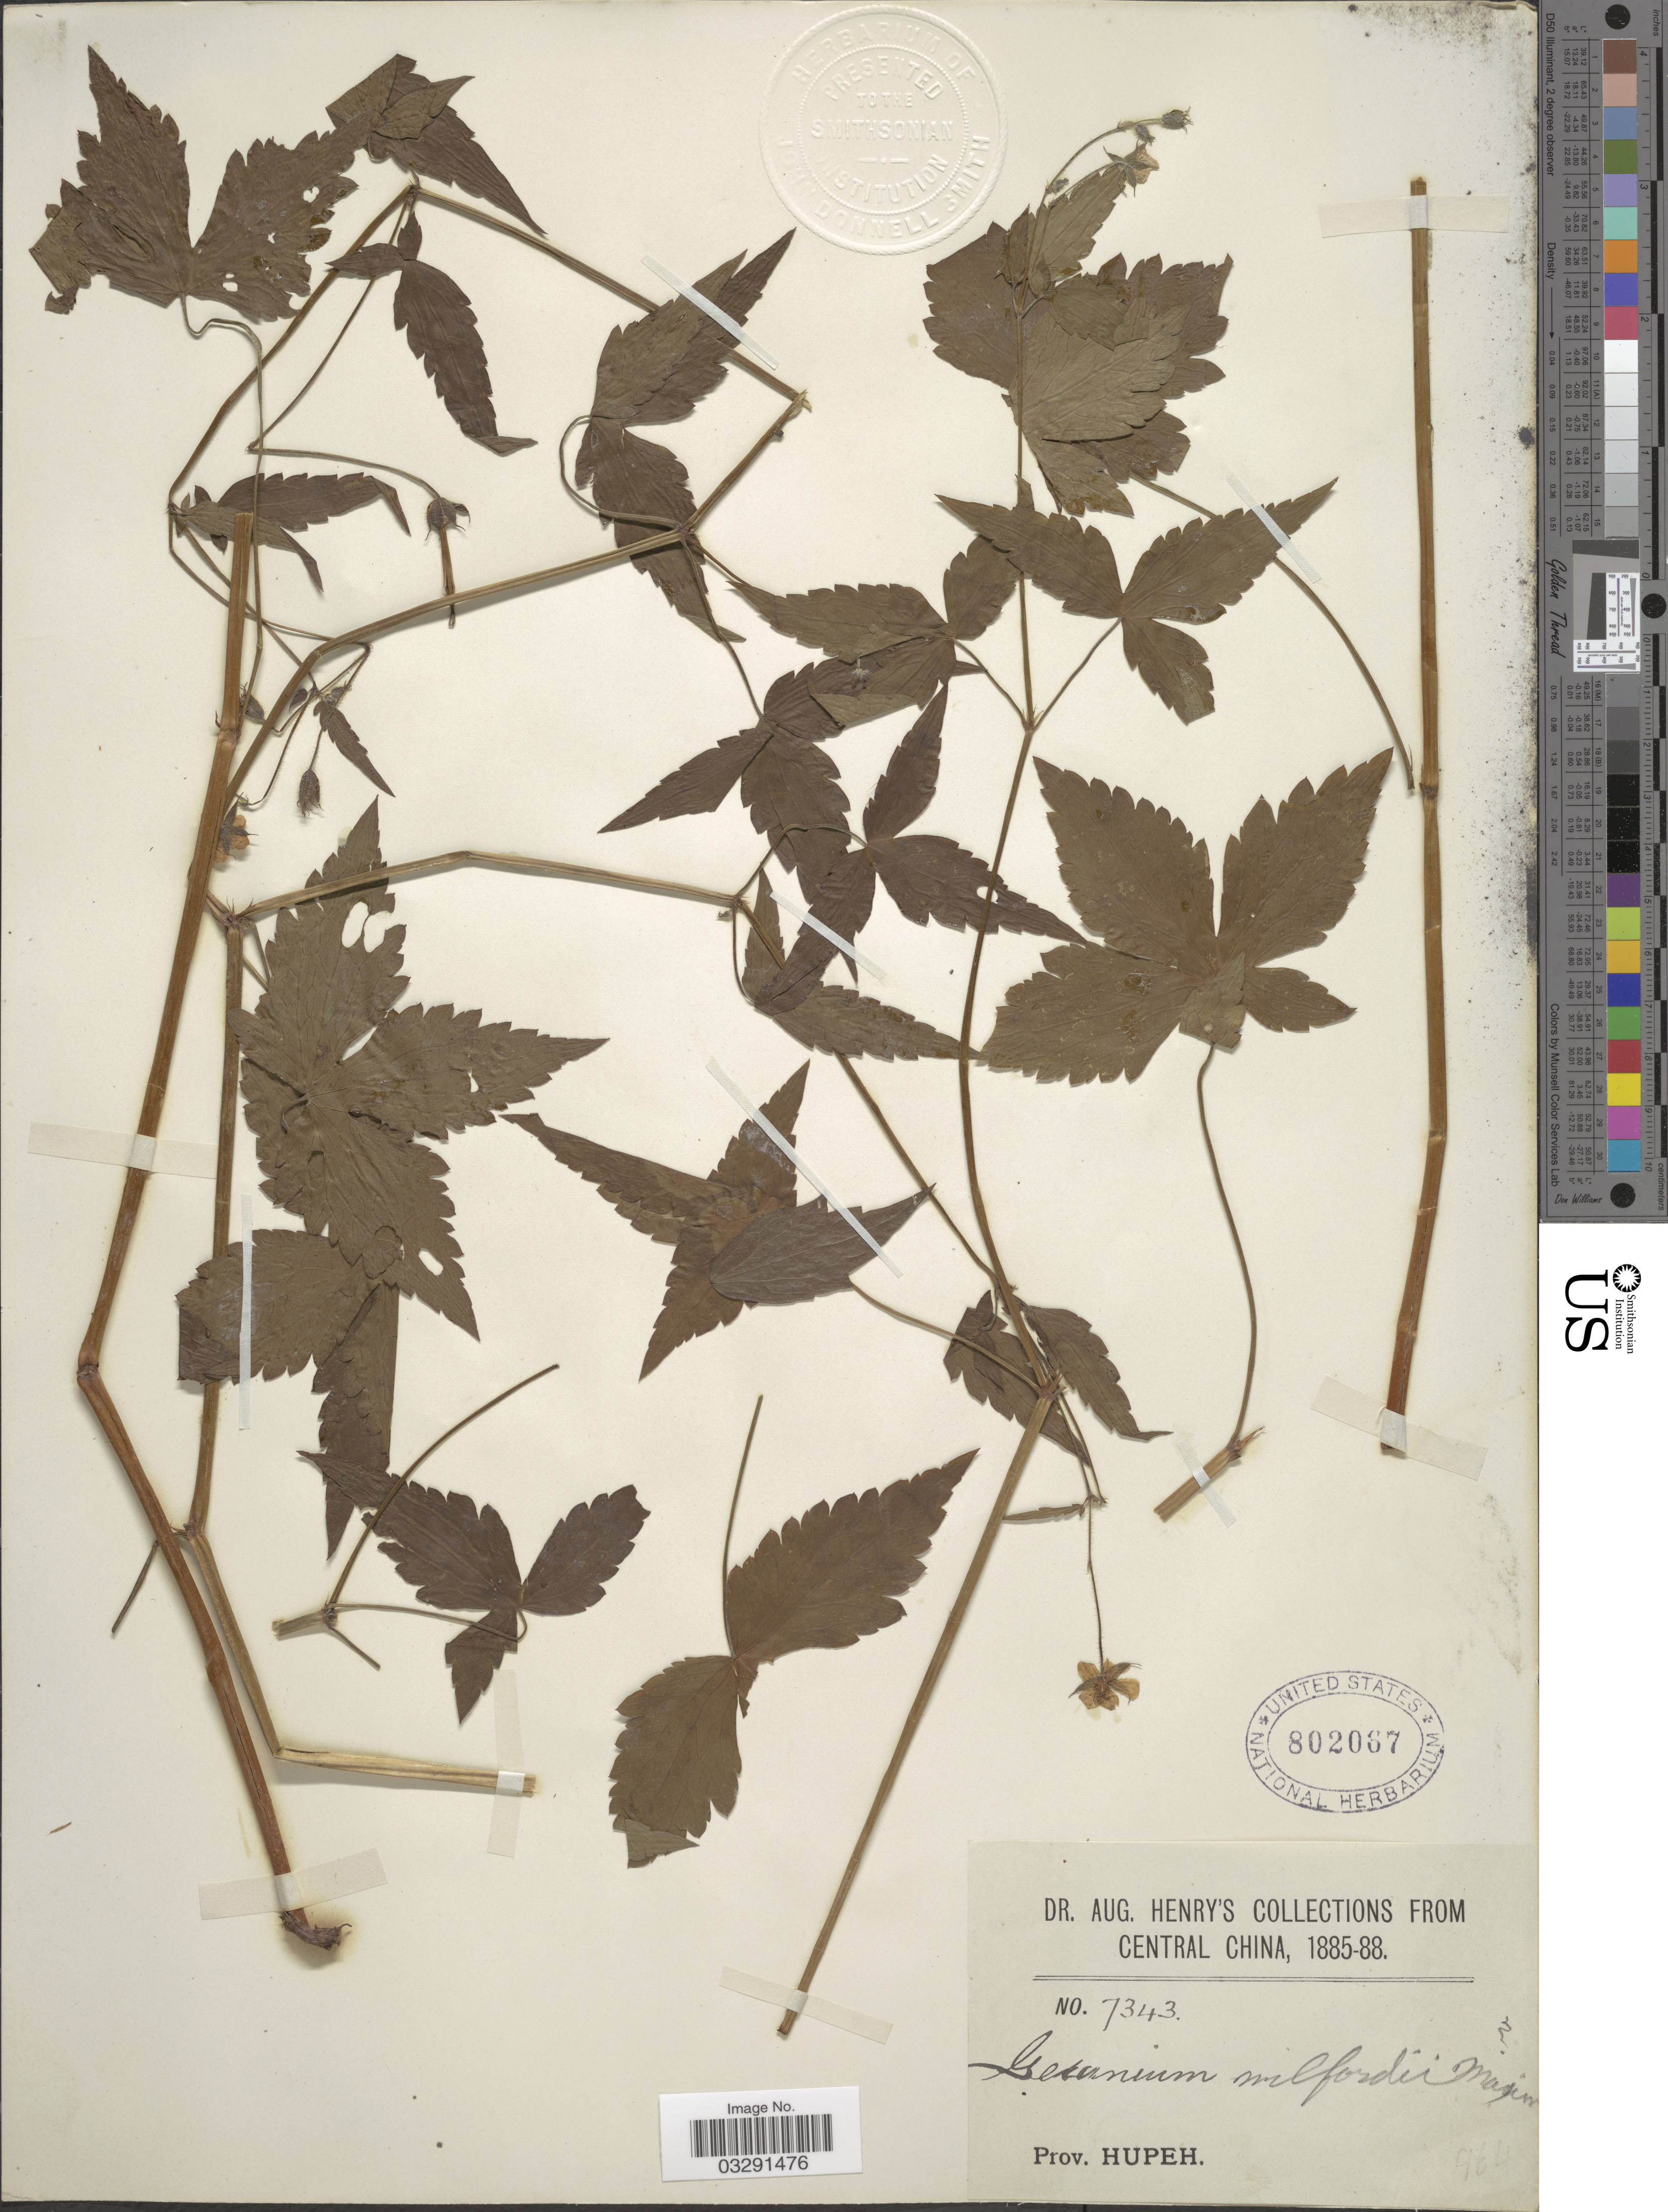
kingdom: Plantae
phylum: Tracheophyta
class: Magnoliopsida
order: Geraniales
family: Geraniaceae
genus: Geranium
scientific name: Geranium wilfordii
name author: Maxim.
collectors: A. Henry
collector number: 7343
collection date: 1885/1888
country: China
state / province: Hubei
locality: Central China. Prov. Hupeh.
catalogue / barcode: US 802067